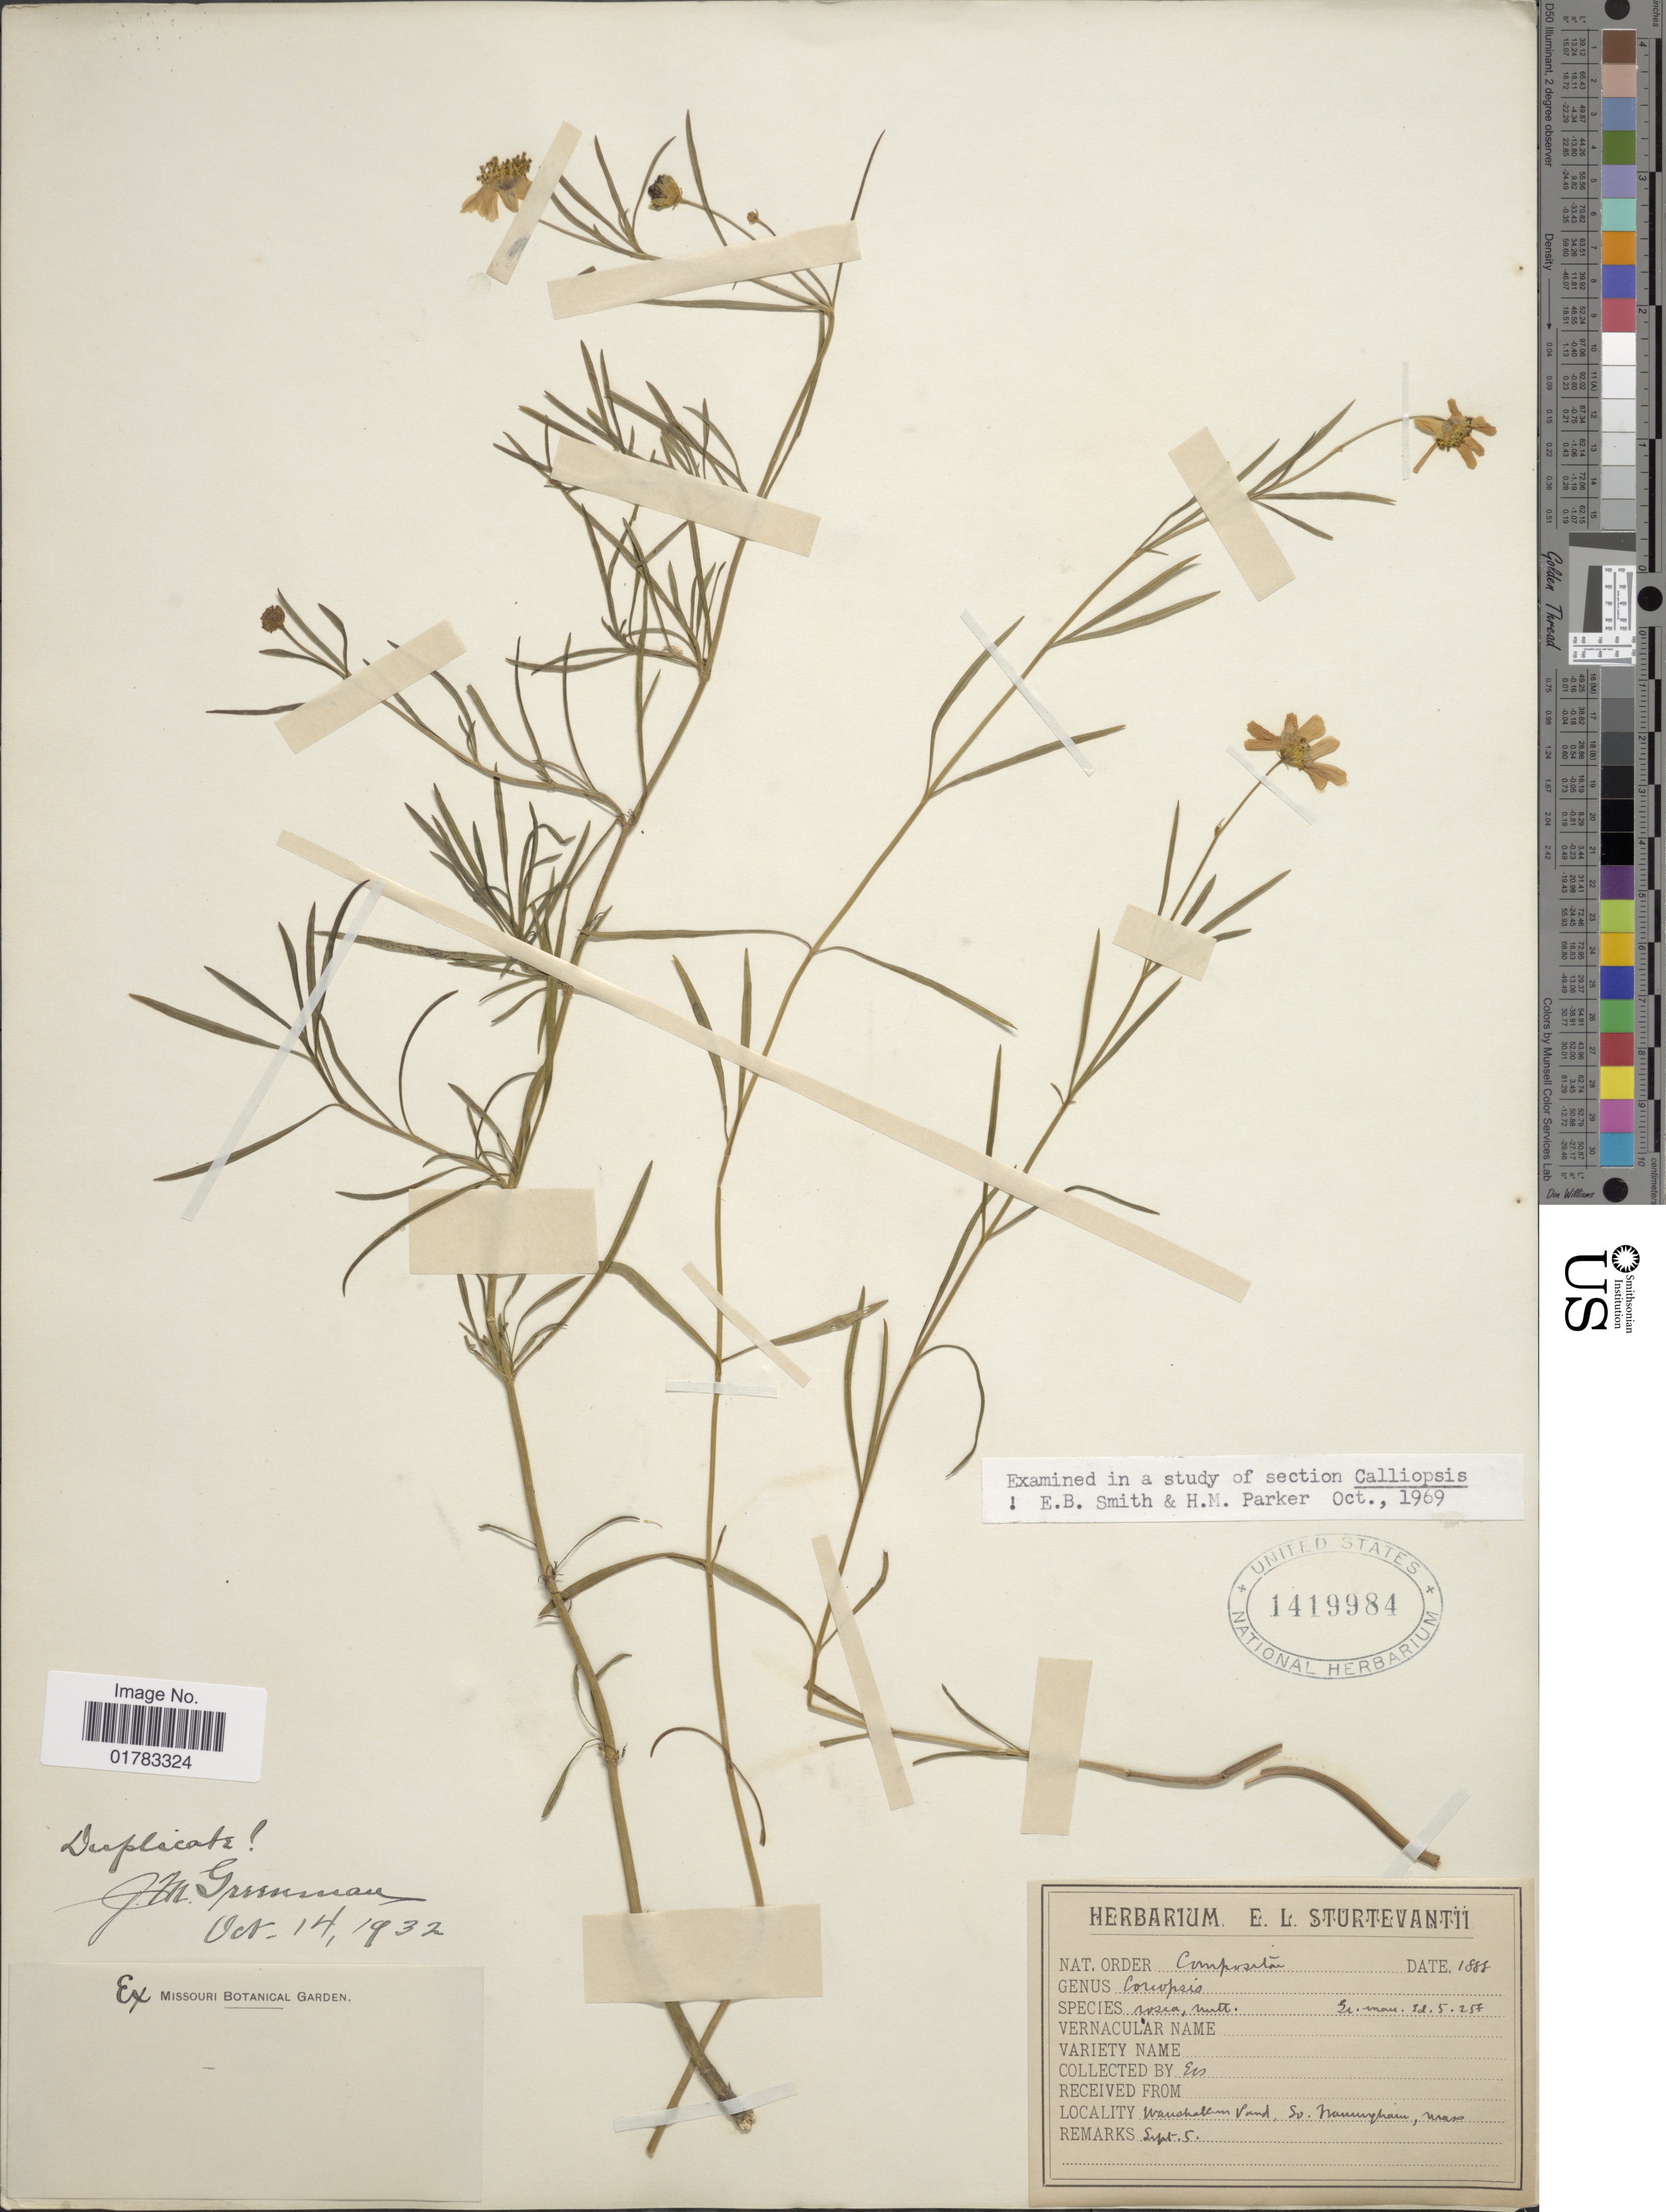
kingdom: Plantae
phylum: Tracheophyta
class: Magnoliopsida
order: Asterales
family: Asteraceae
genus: Coreopsis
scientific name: Coreopsis rosea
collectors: ex herb. E. L. Sturtevant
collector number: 257*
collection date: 1888-09-05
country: United States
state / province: Massachusetts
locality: Waushakum Pond, So. Framingham.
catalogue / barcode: US 1419984